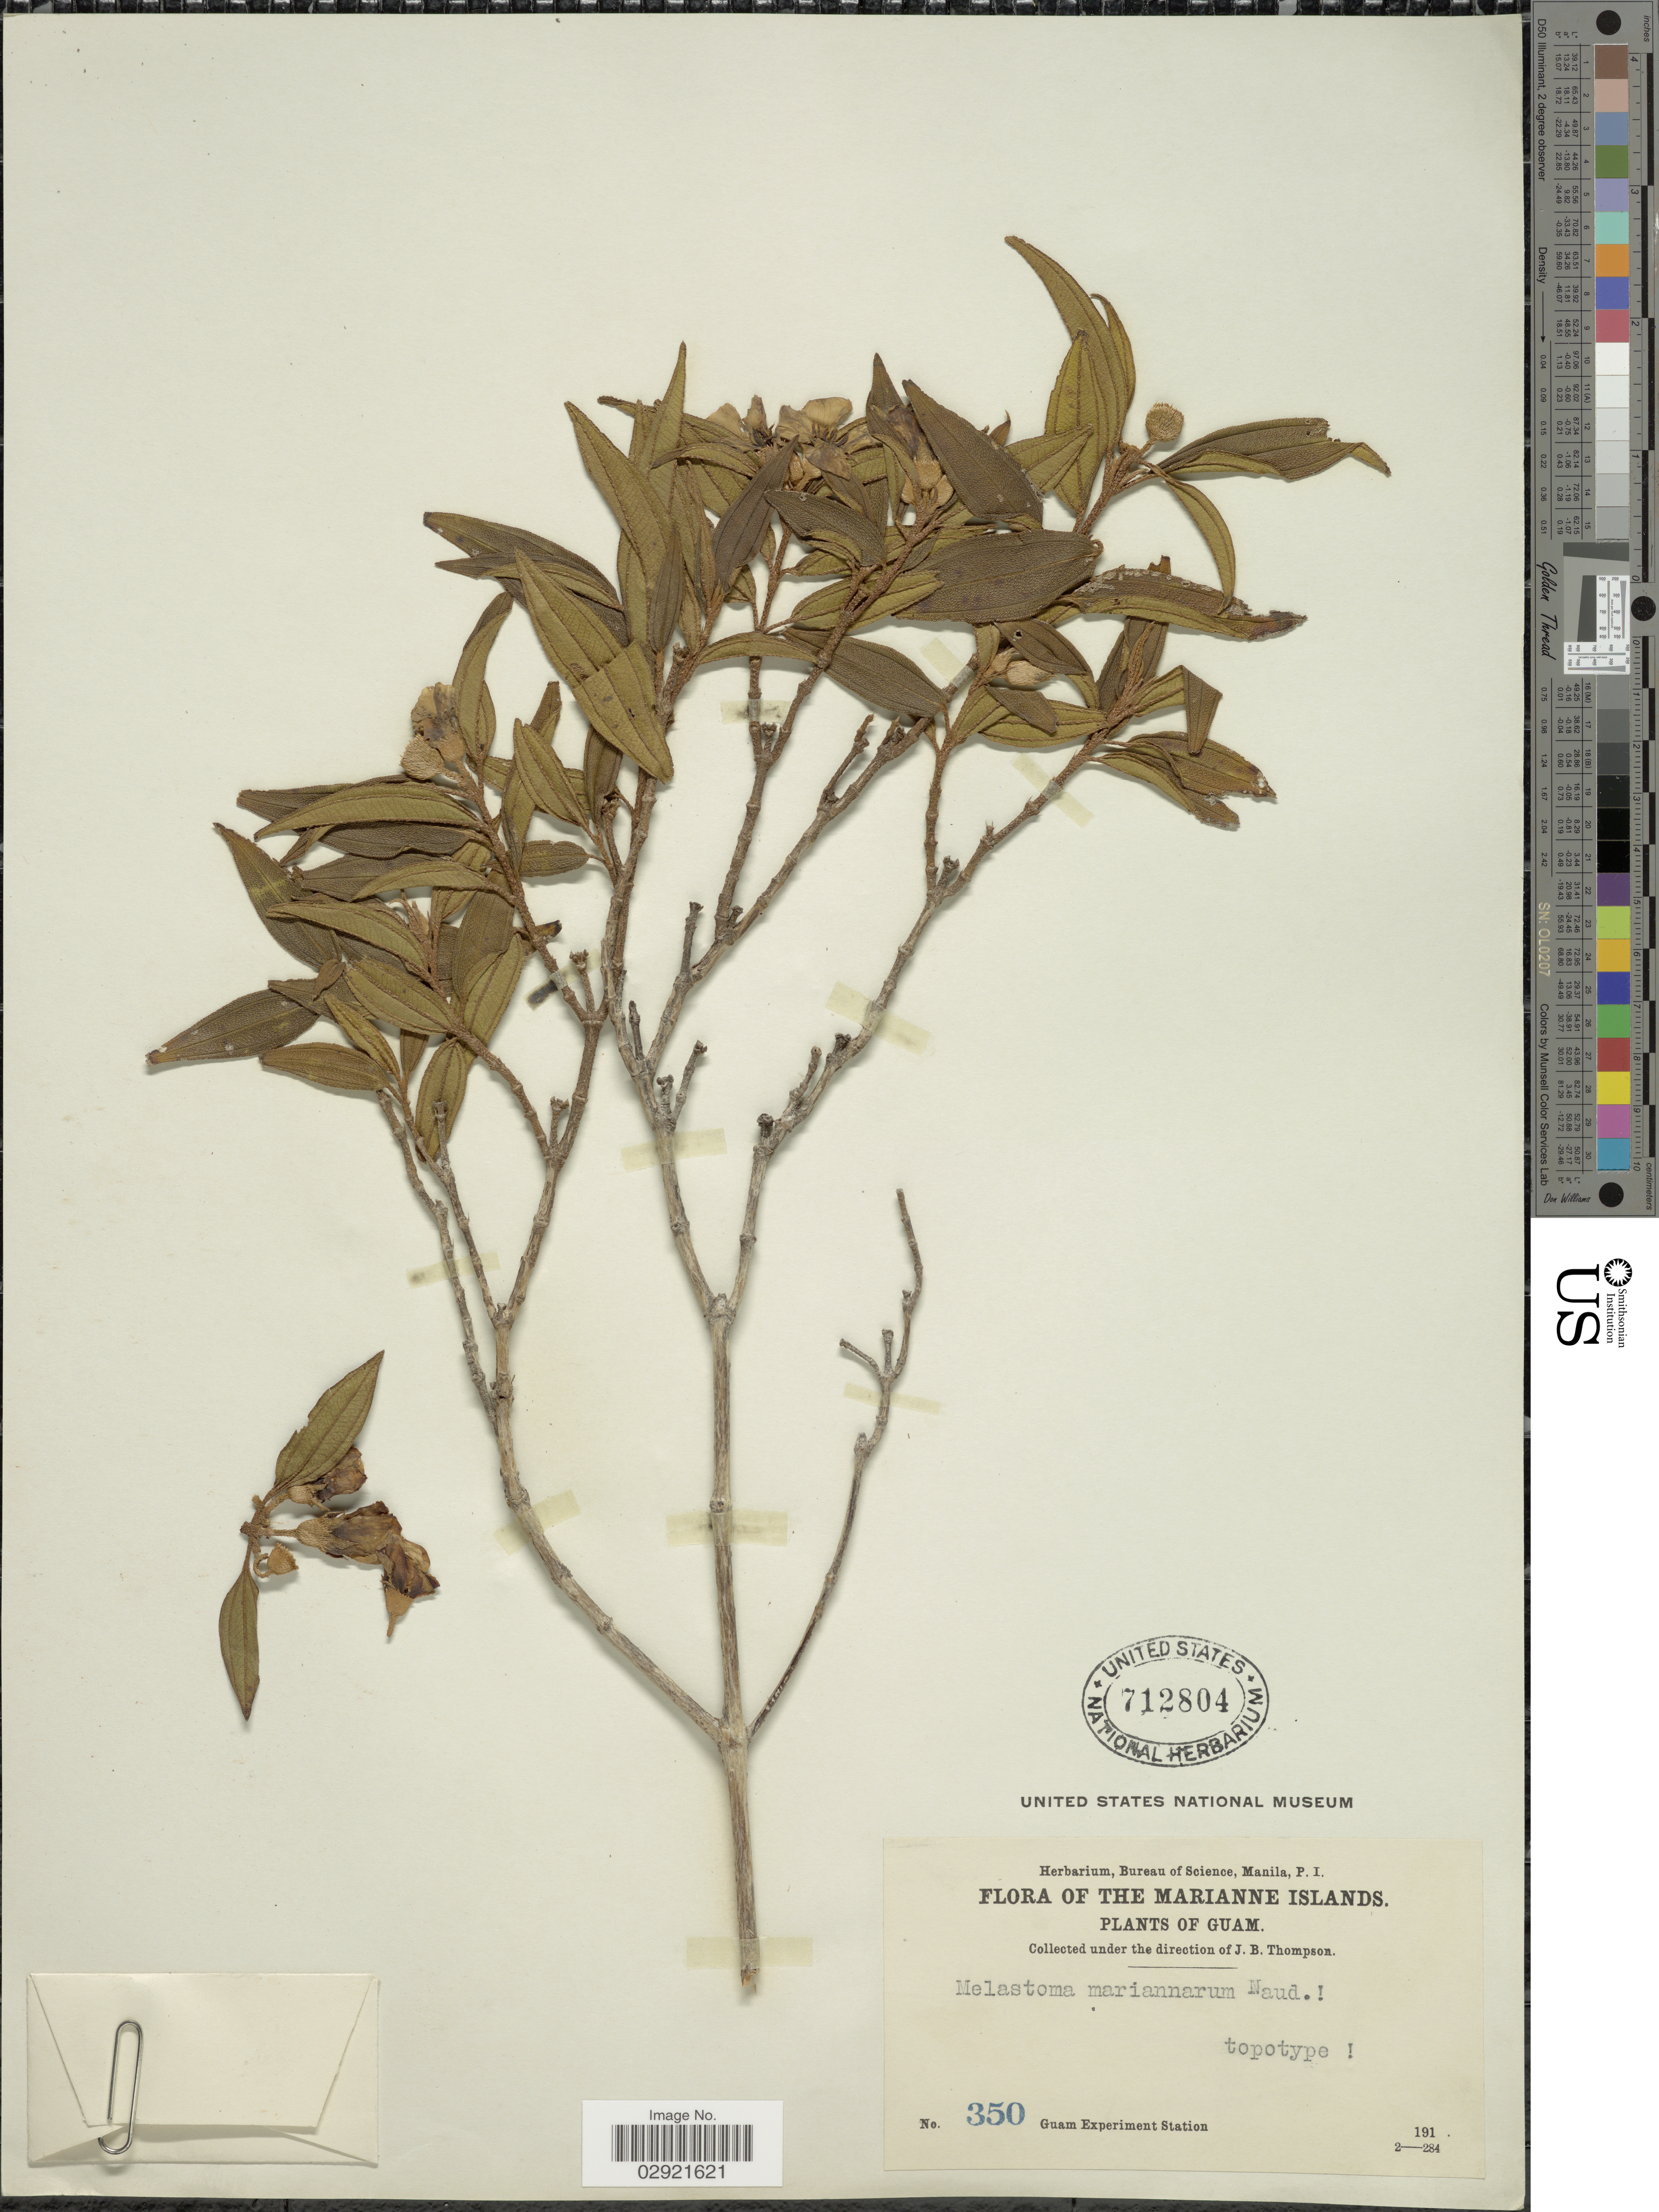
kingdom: Plantae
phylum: Tracheophyta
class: Magnoliopsida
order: Myrtales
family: Melastomataceae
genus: Melastoma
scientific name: Melastoma malabathricum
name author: L.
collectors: Guam Exp. Sta.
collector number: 350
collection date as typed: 191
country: Guam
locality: Marianne Islands.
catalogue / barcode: US 712804